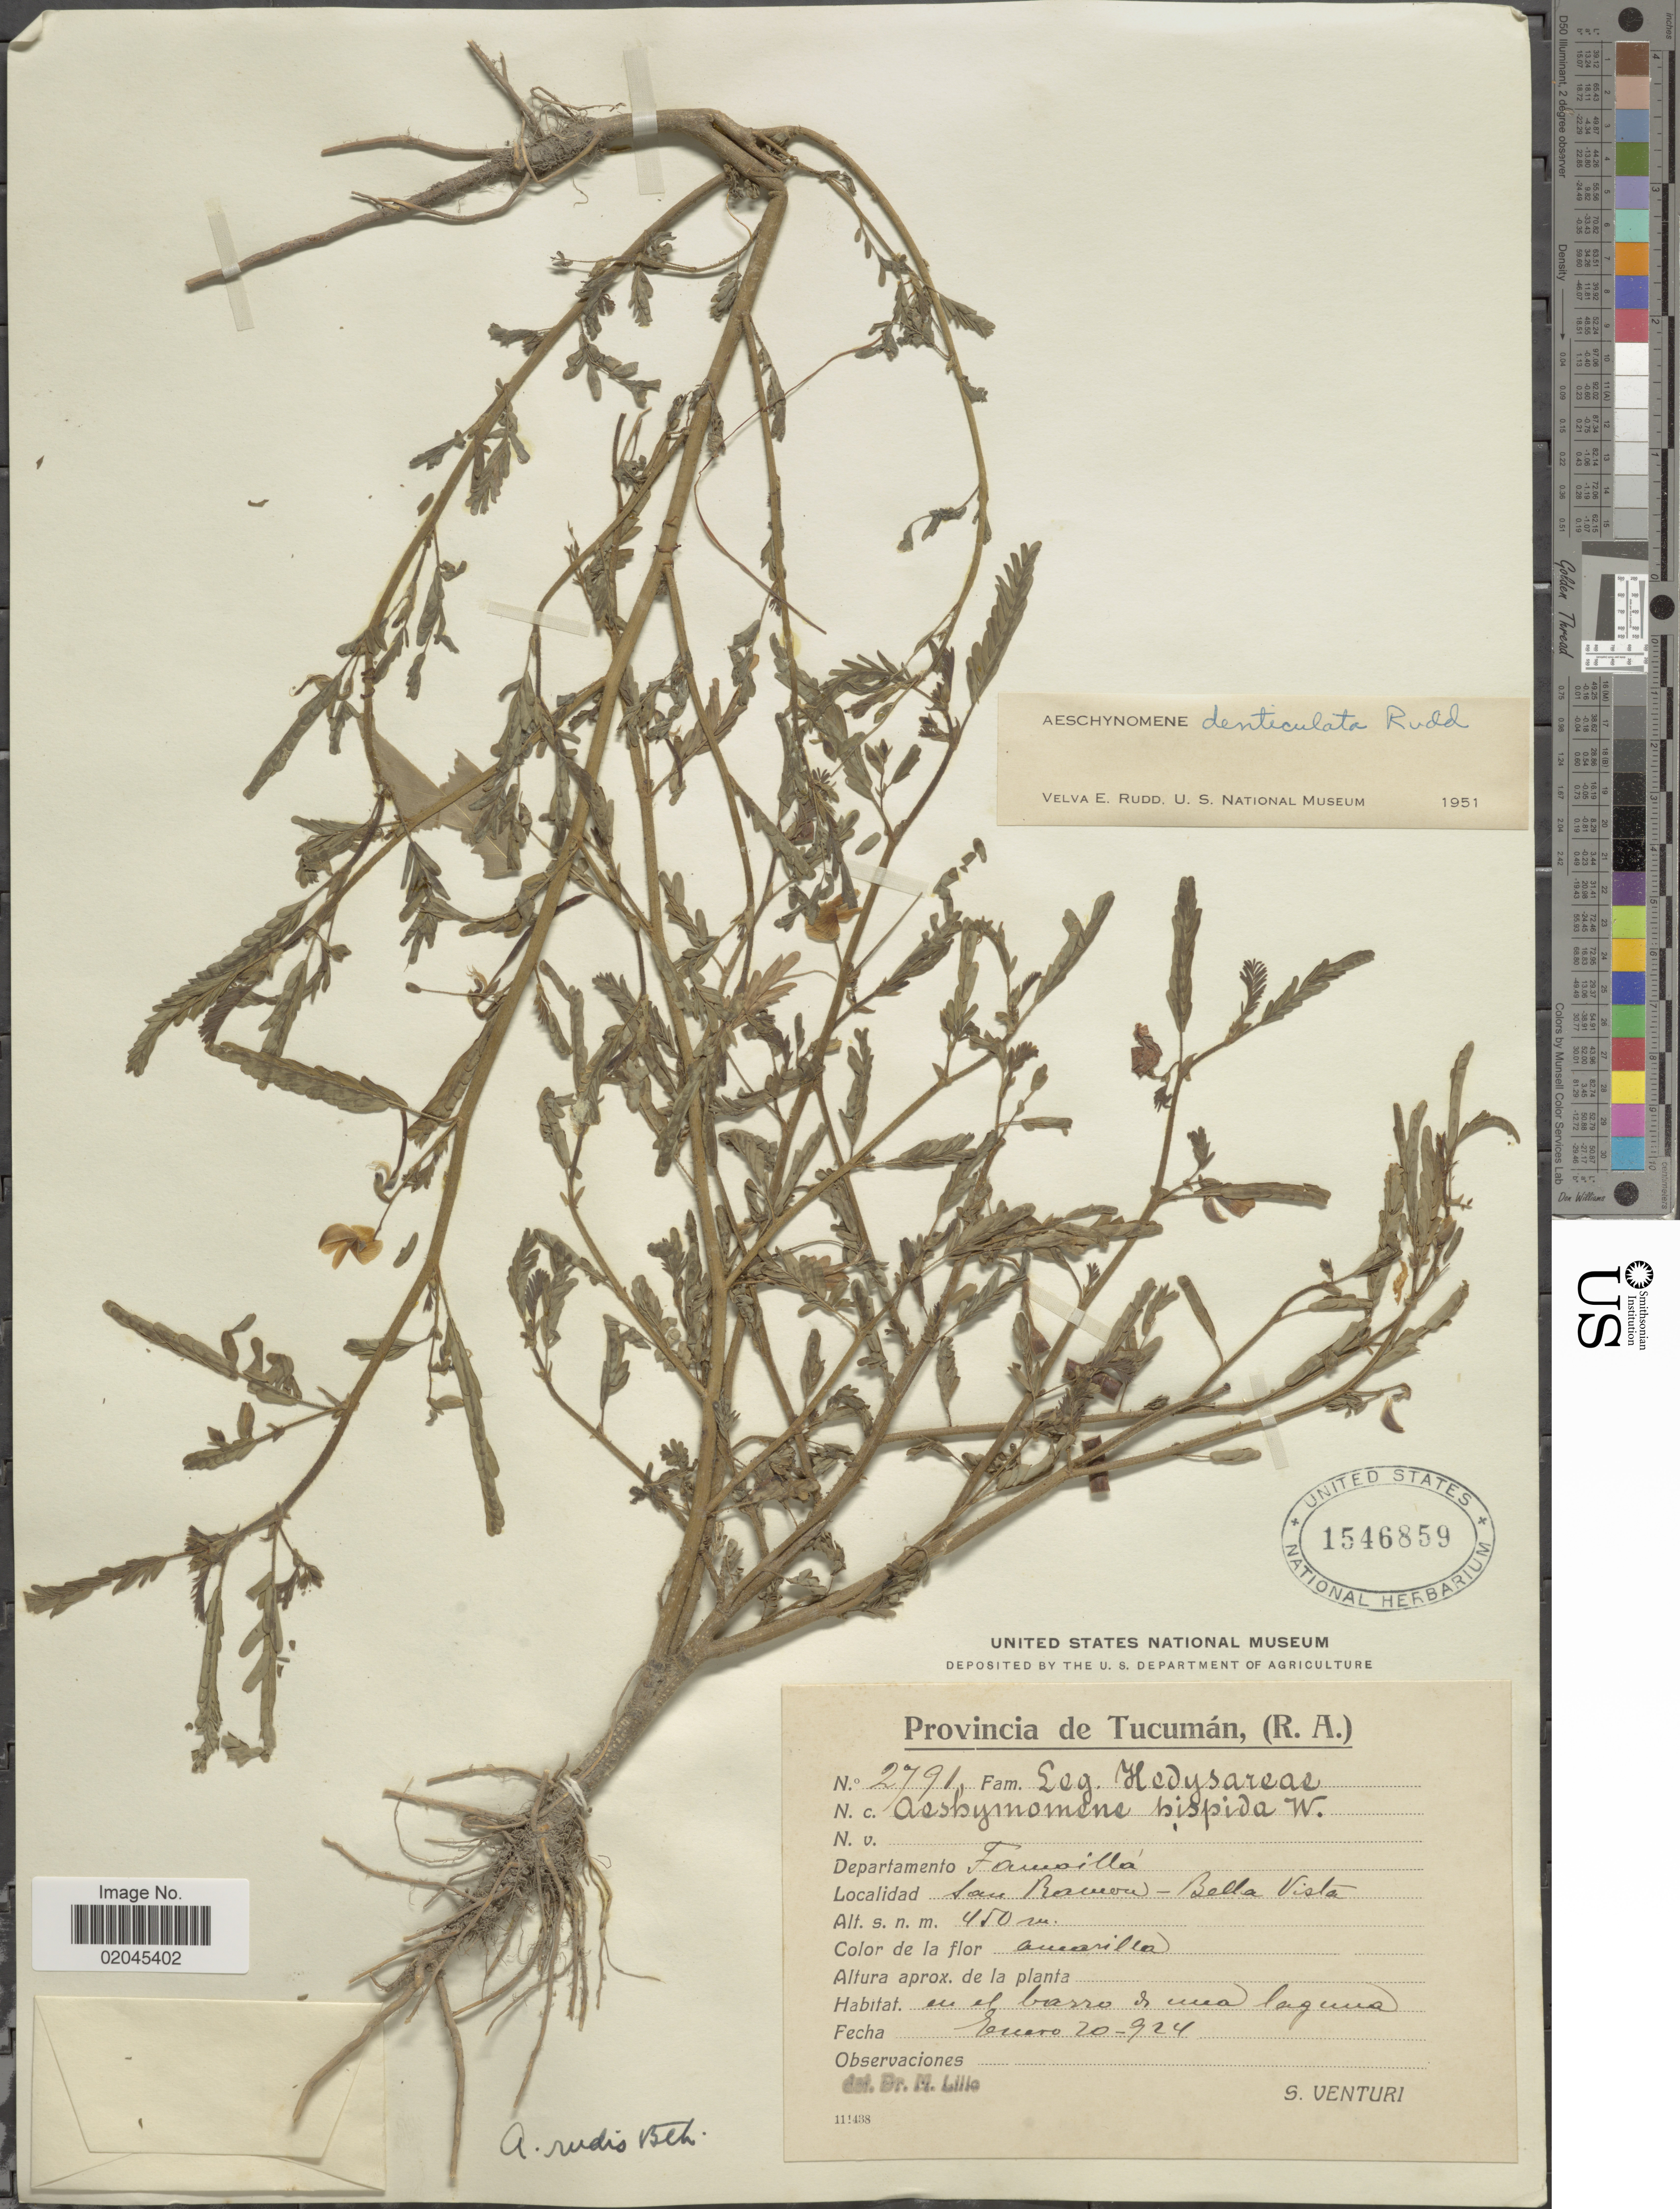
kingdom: Plantae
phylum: Tracheophyta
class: Magnoliopsida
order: Fabales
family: Fabaceae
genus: Aeschynomene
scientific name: Aeschynomene denticulata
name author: Rudd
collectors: S. Venturi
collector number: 2791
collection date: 1924-01-20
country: Argentina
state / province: Tucuman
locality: Provincia de Tucuman (R.A.), Departamento Farisilla, San Ramon, Bella Vista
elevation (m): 450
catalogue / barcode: US 1546859